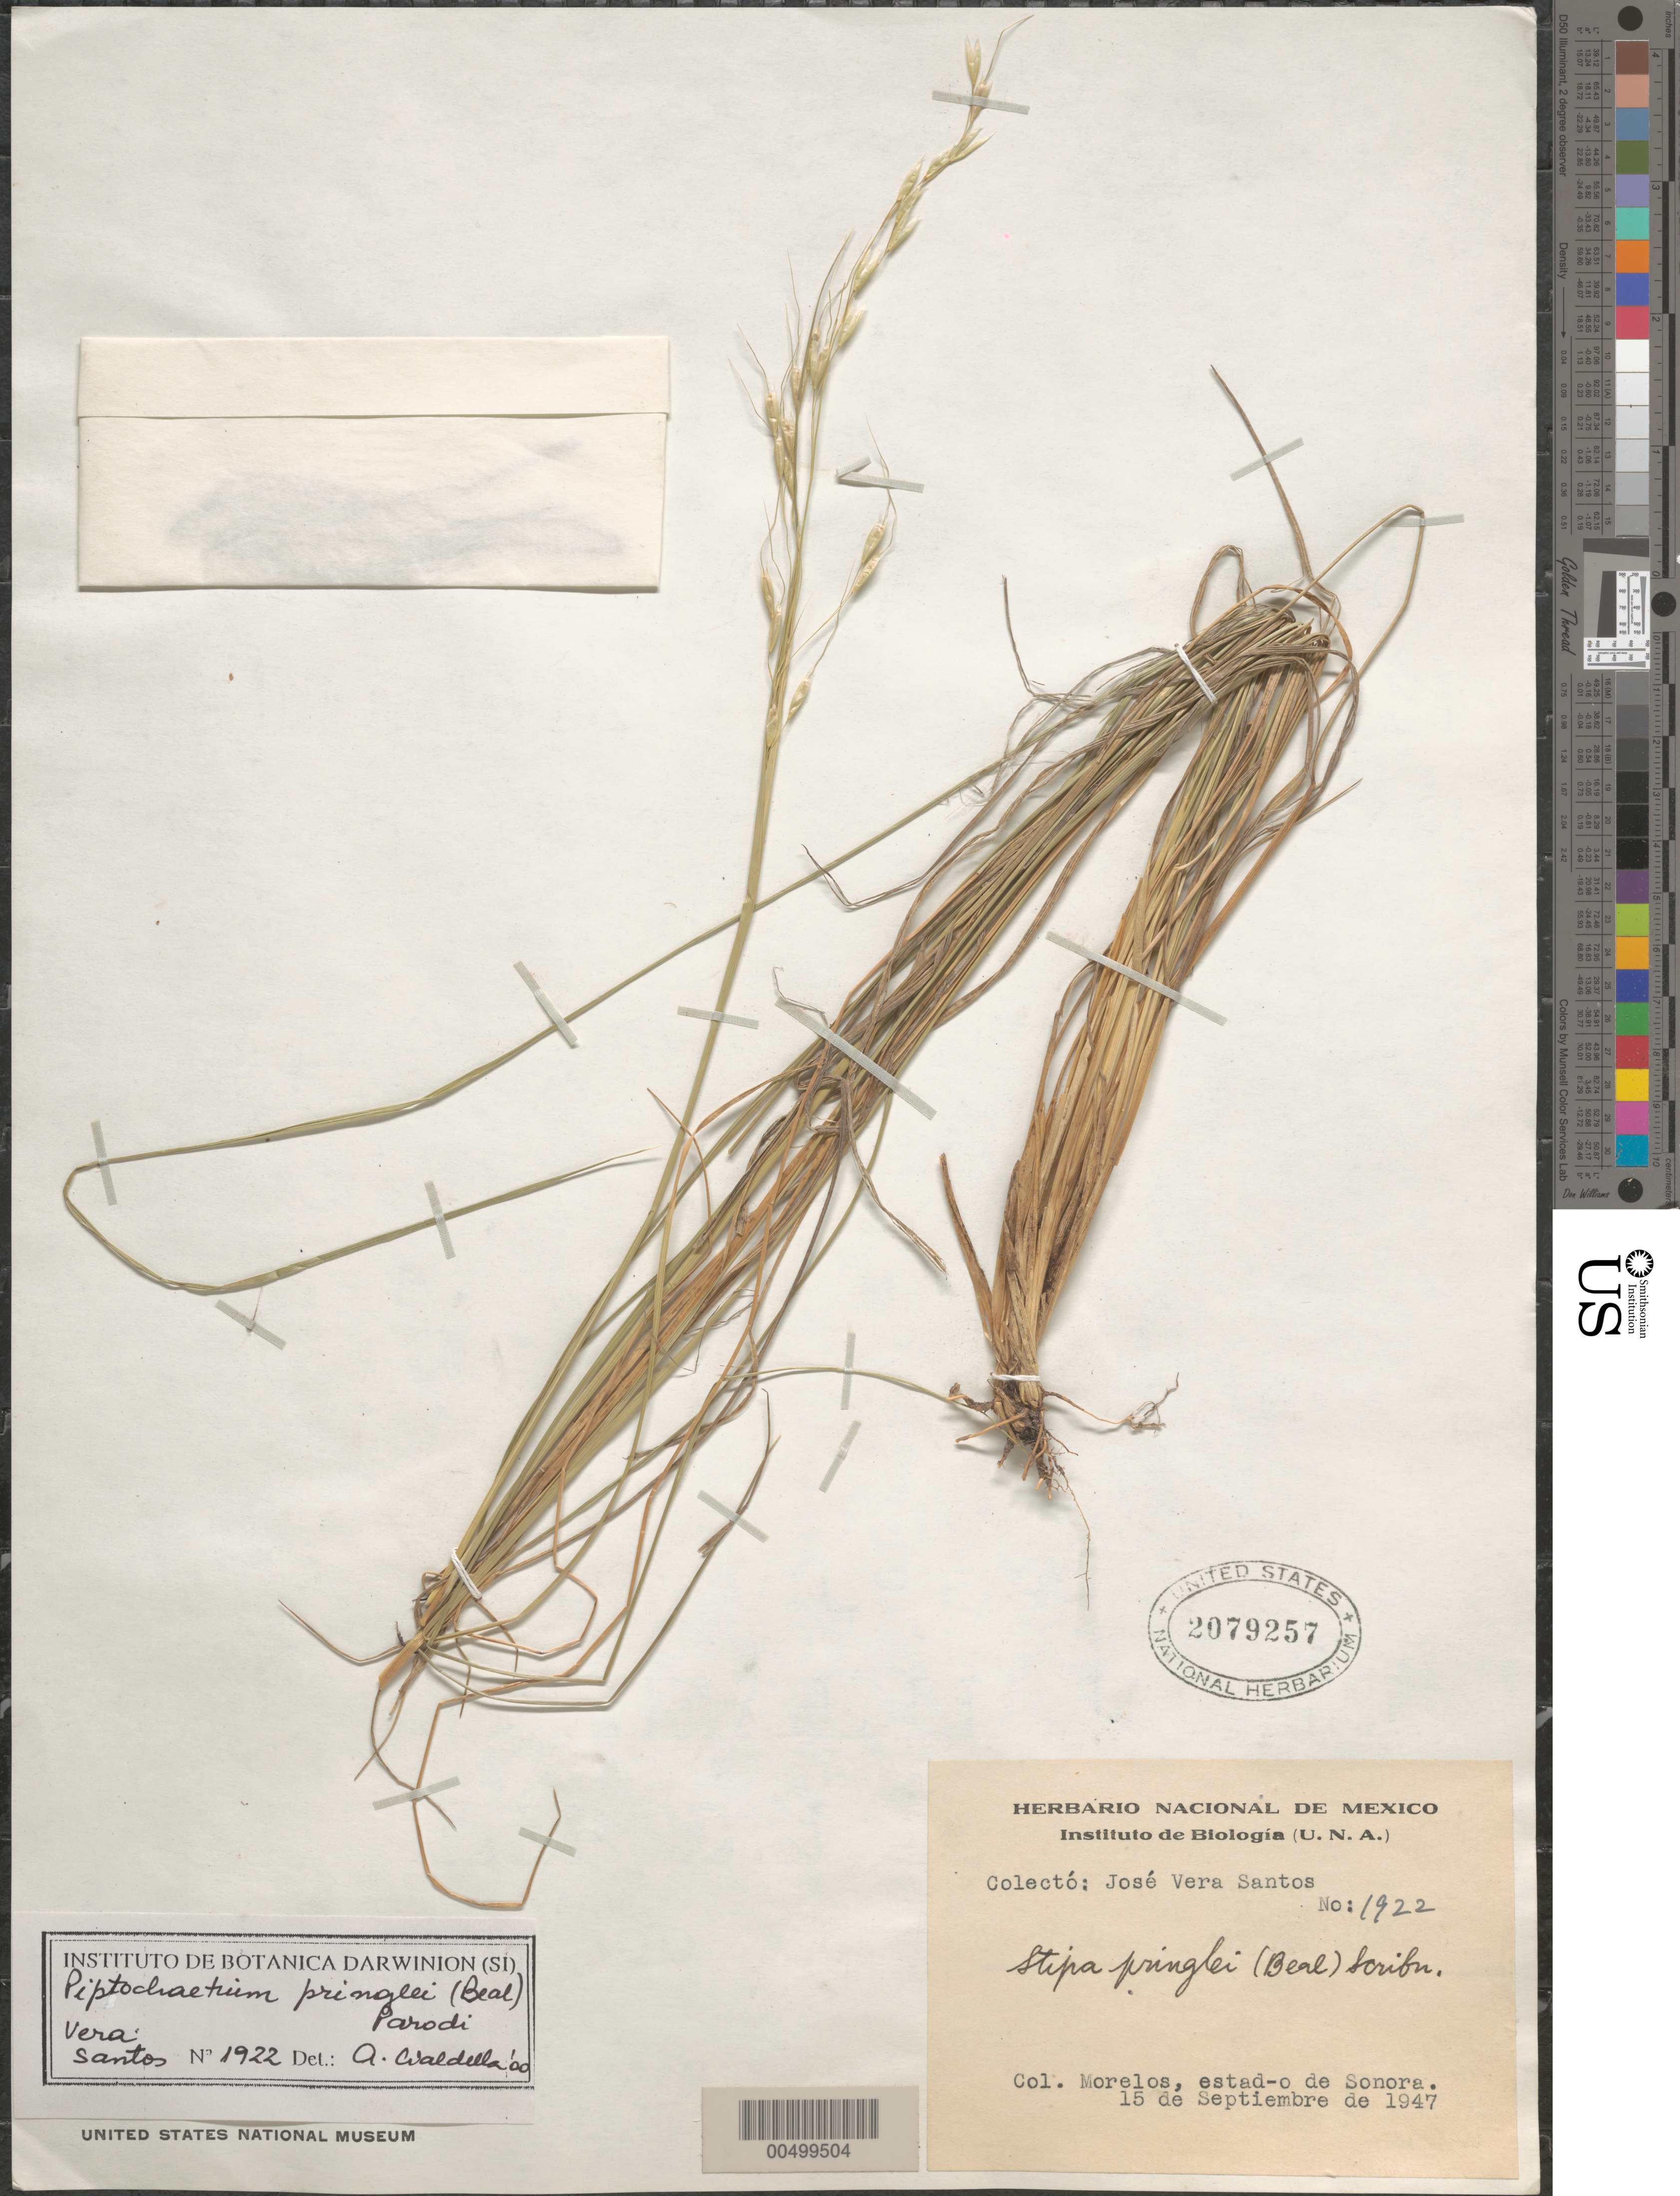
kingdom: Plantae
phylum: Tracheophyta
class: Liliopsida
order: Poales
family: Poaceae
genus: Piptochaetium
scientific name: Piptochaetium pringlei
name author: (W.J. Beal) Parodi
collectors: J. V. Santos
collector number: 1922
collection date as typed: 15 Sep 1947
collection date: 1947-09-15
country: Mexico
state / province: Sonora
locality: Col. Morelos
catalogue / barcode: US 2079257